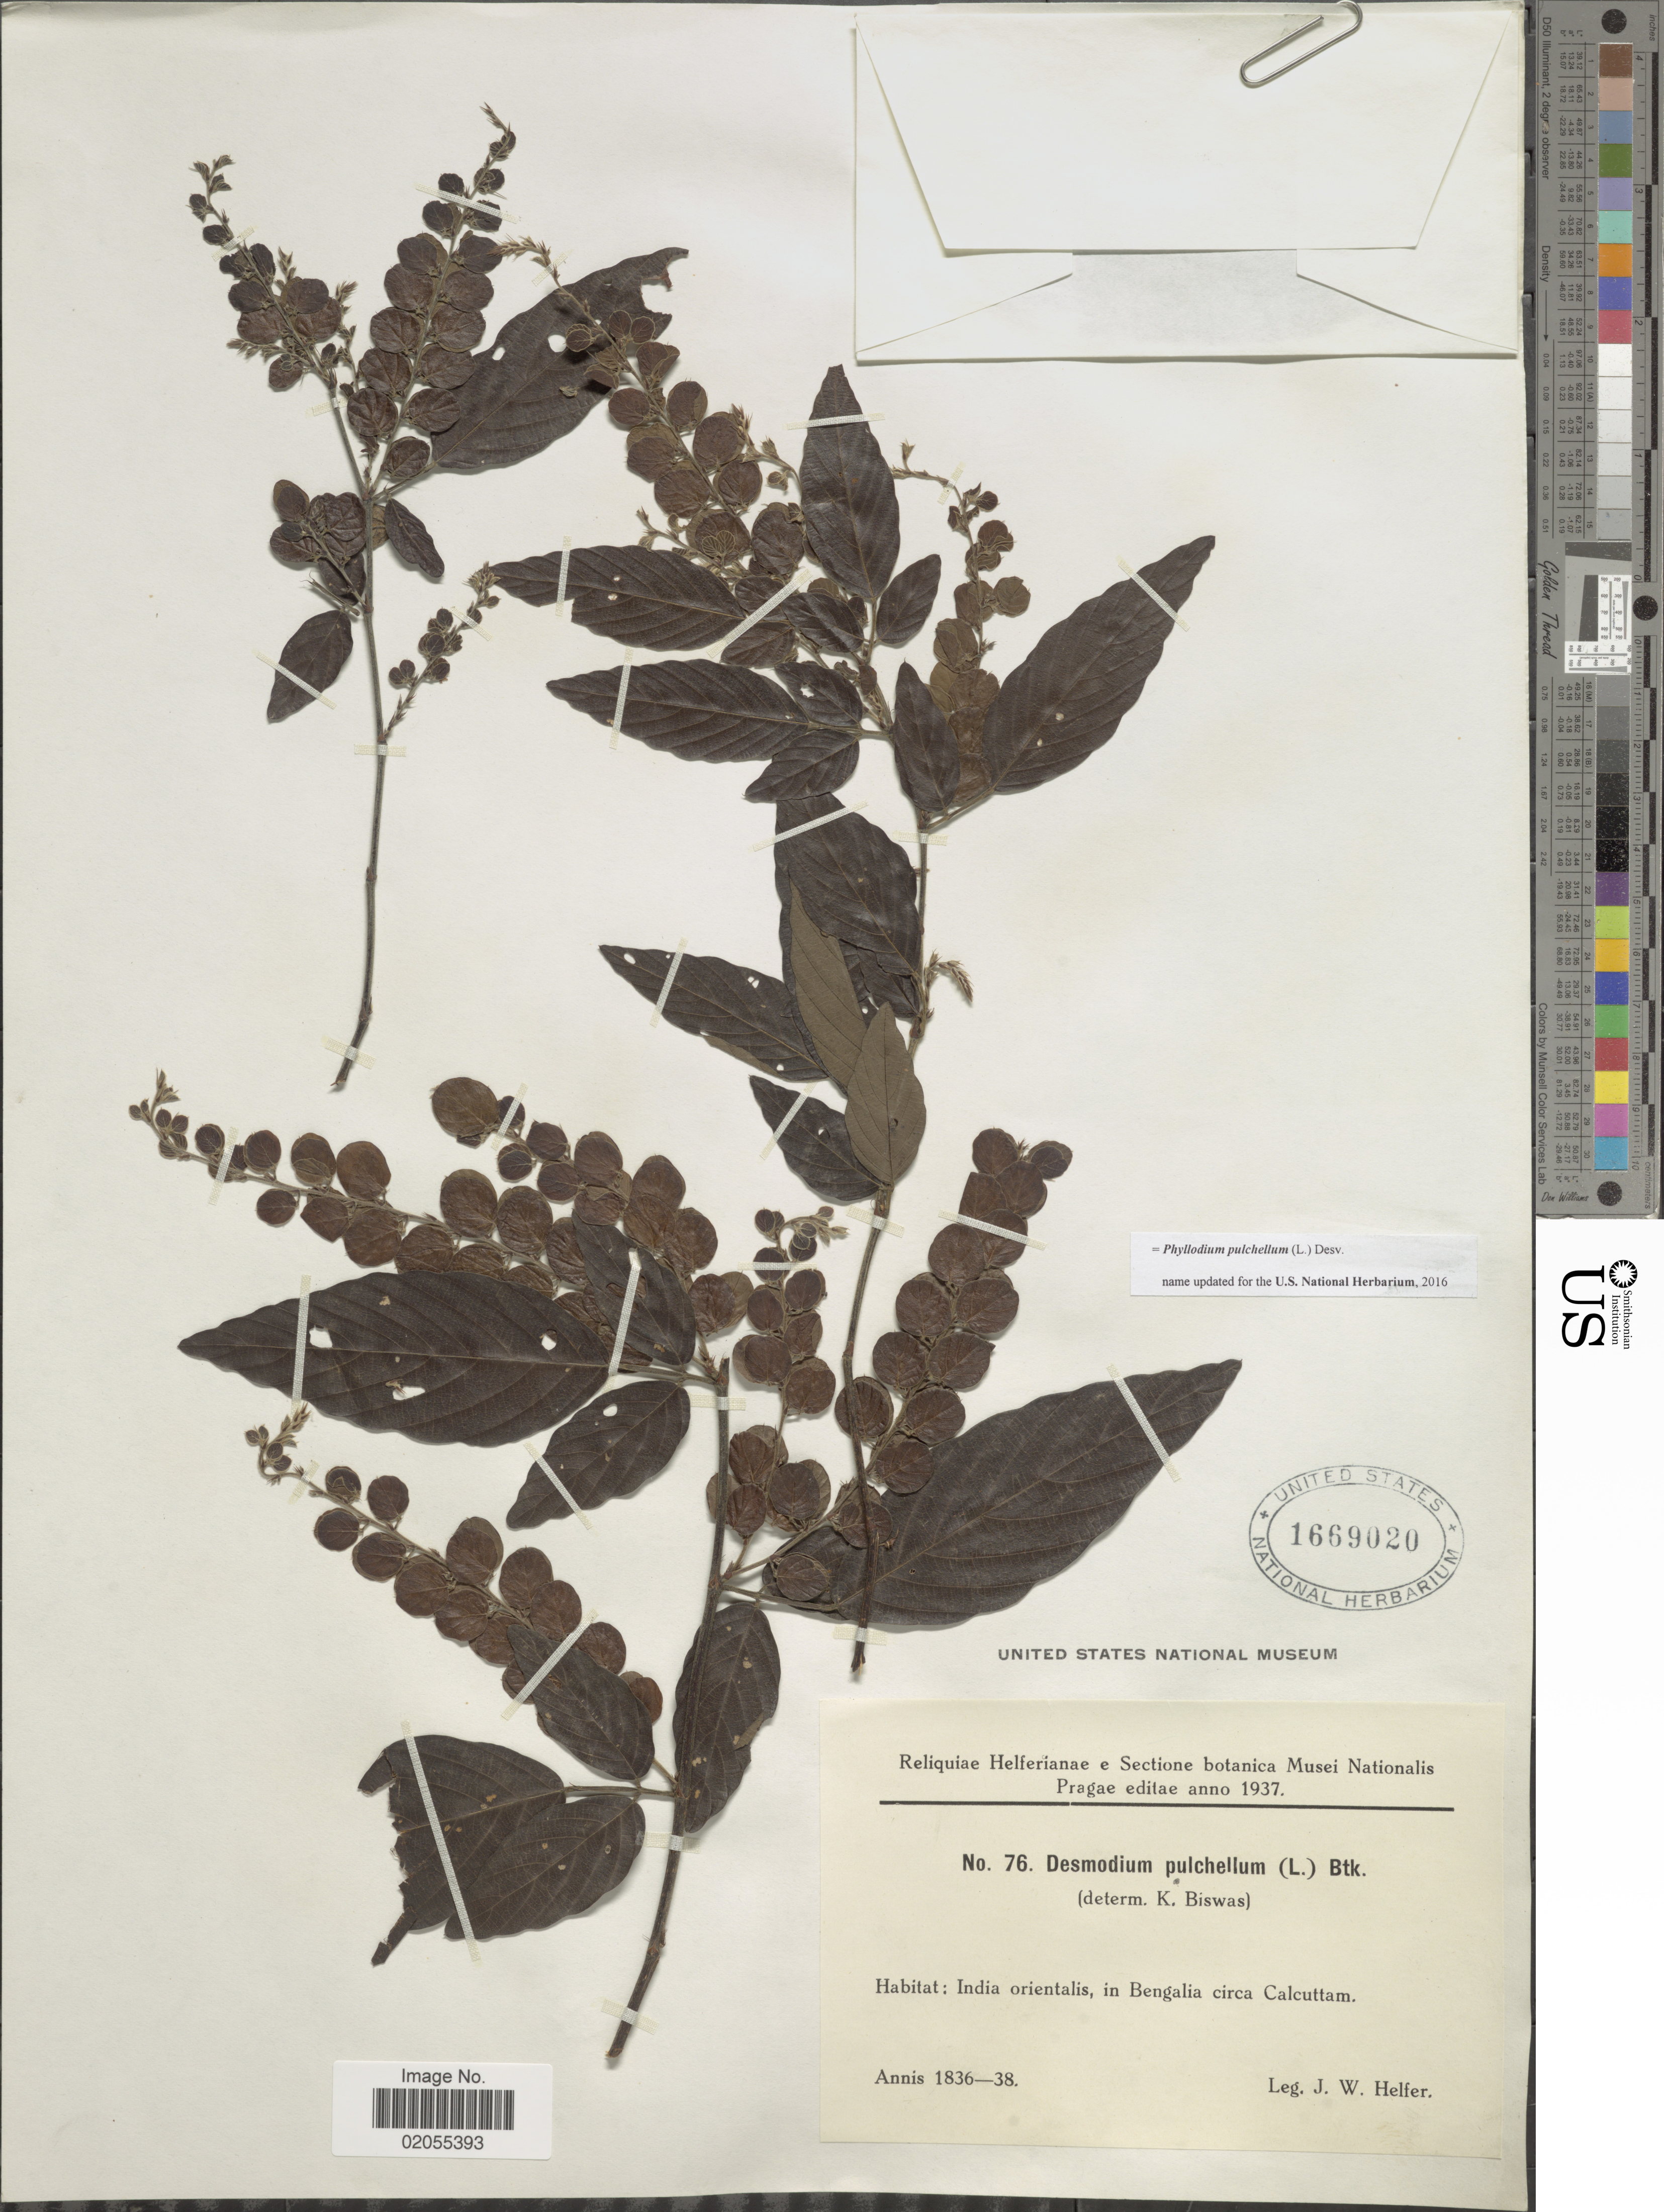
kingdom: Plantae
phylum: Tracheophyta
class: Magnoliopsida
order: Fabales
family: Fabaceae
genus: Phyllodium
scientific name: Phyllodium pulchellum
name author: (L.) Desv.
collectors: J. W. Helfer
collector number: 76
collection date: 1836/1838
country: India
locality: India orientalis, Bengalia circa Calcuttam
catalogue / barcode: US 1669020